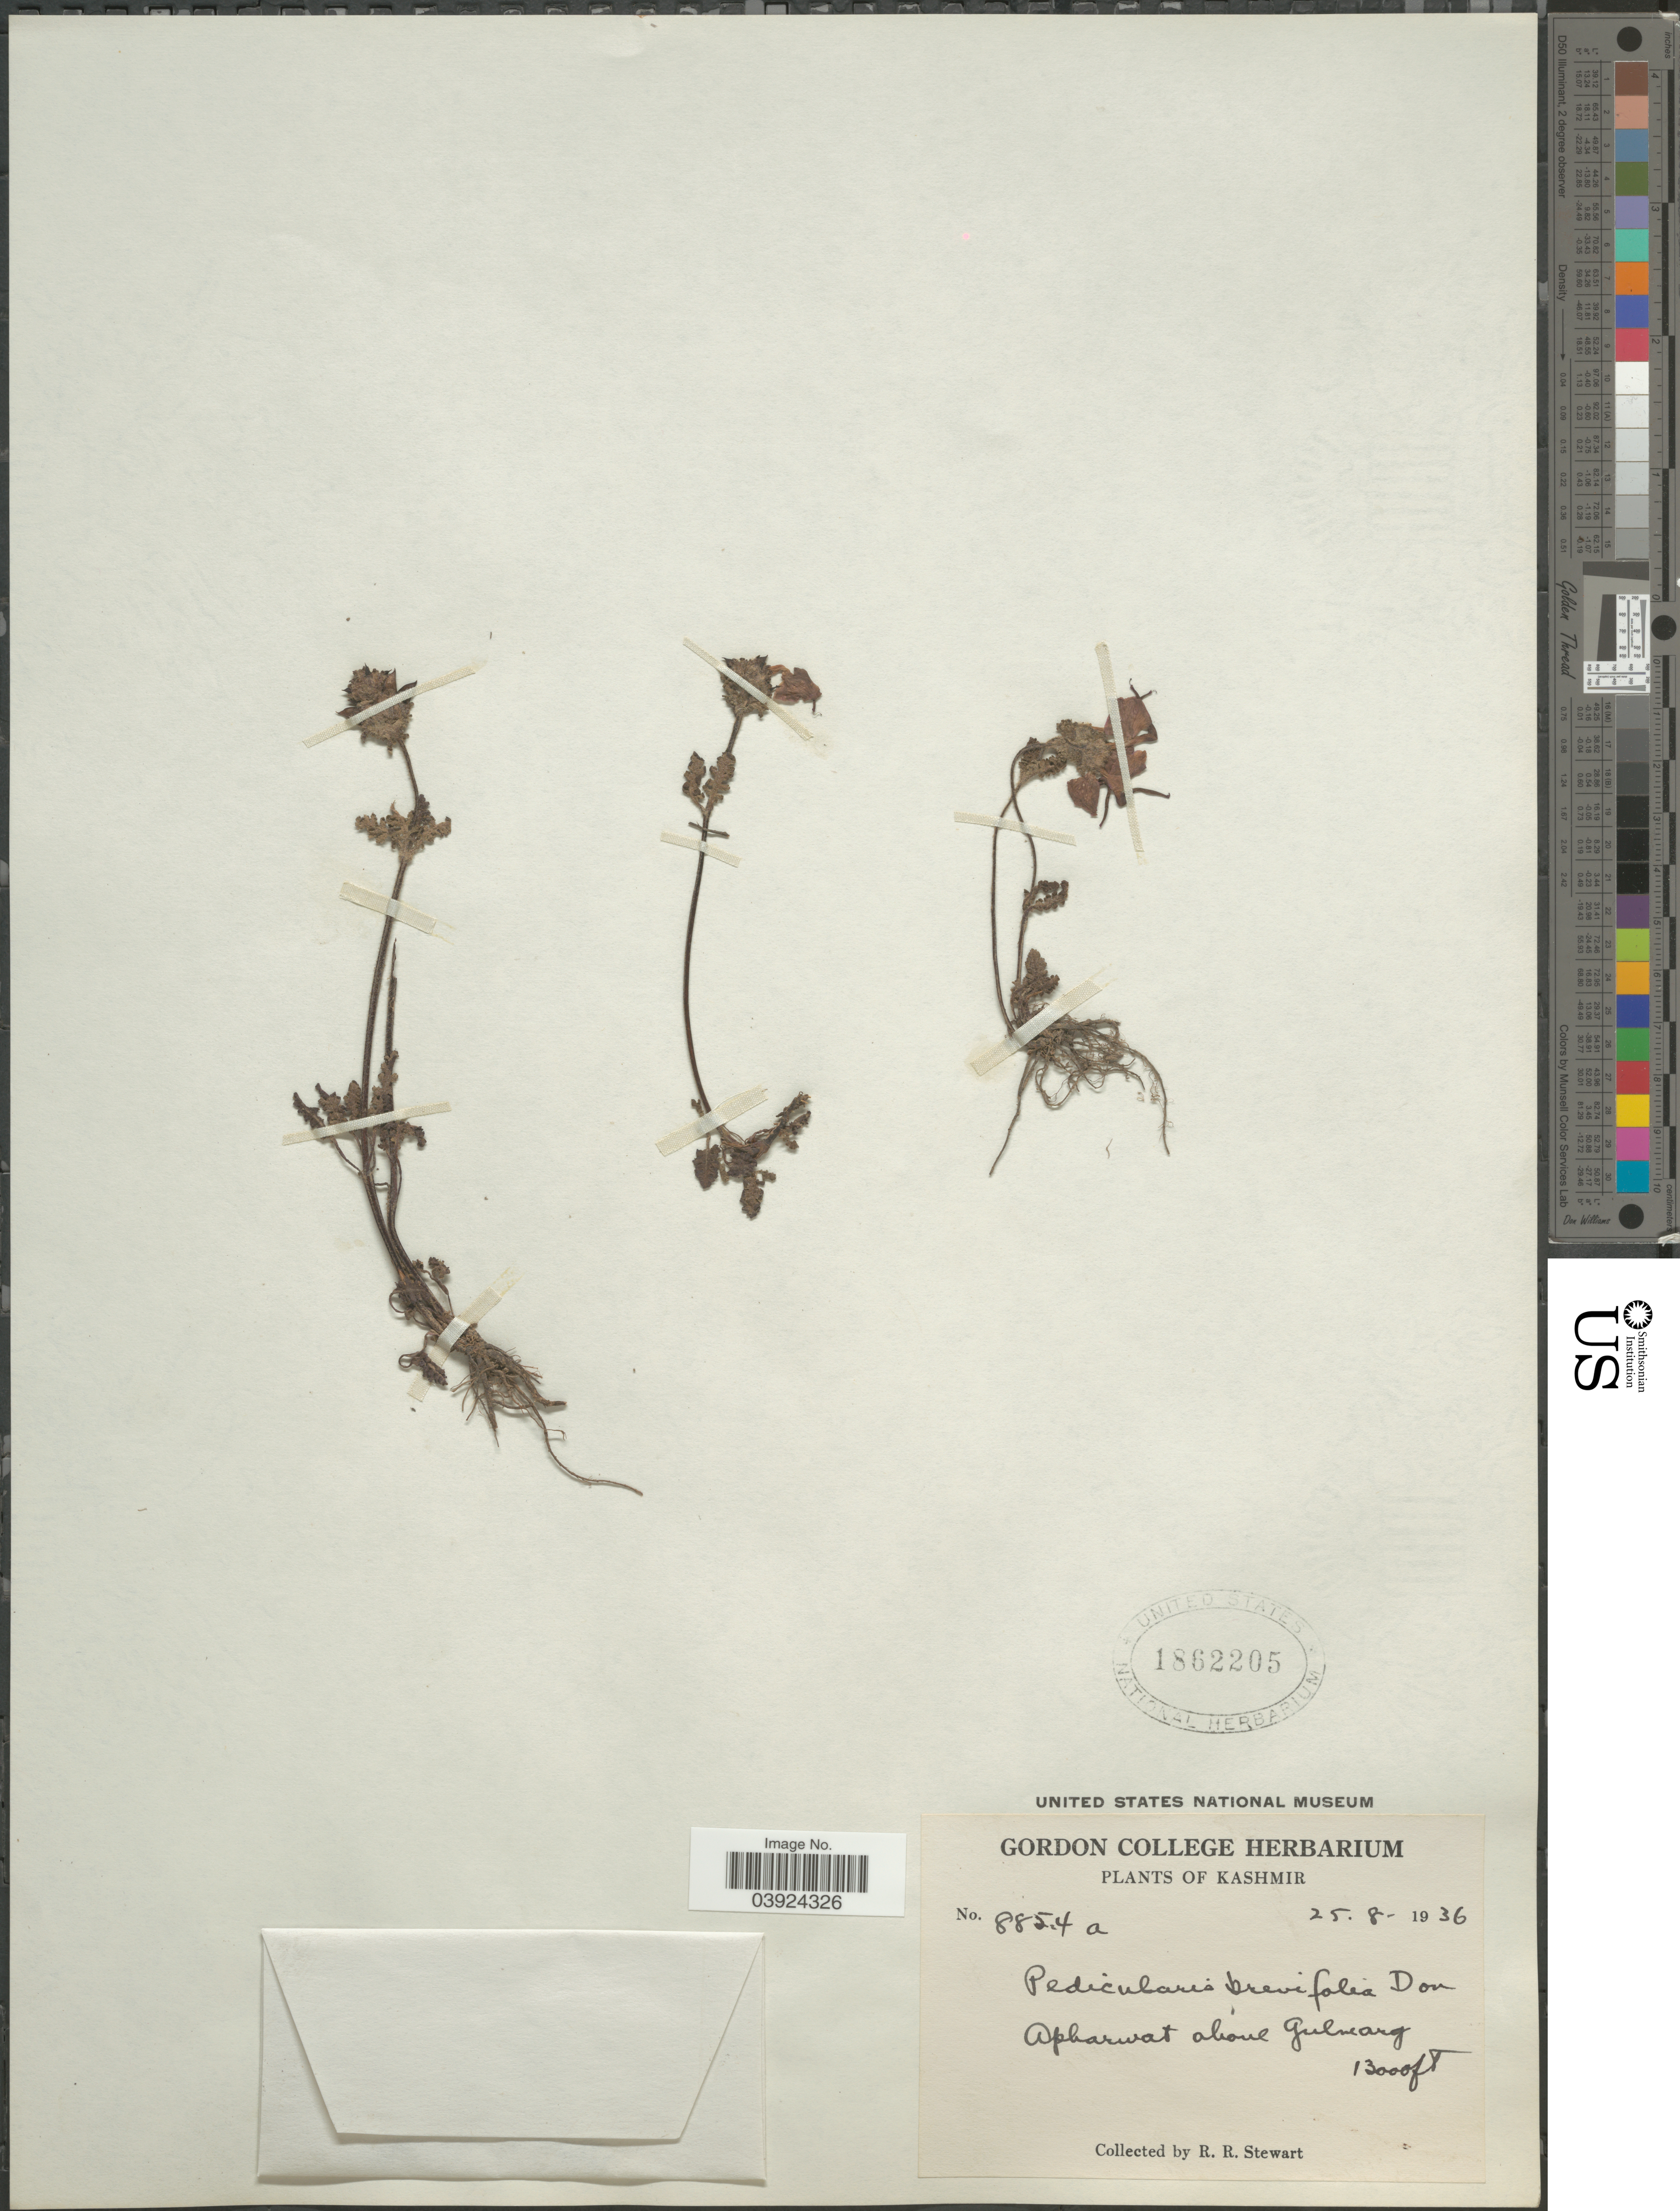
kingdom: Plantae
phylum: Tracheophyta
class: Magnoliopsida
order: Lamiales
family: Orobanchaceae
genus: Pedicularis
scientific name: Pedicularis brevifolia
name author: D. Don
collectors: R. Stewart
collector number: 8854a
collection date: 1936-08-25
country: India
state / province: Jammu and Kashmir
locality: Kashmir. Apharwat above Gulmarg.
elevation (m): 3962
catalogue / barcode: US 1862205